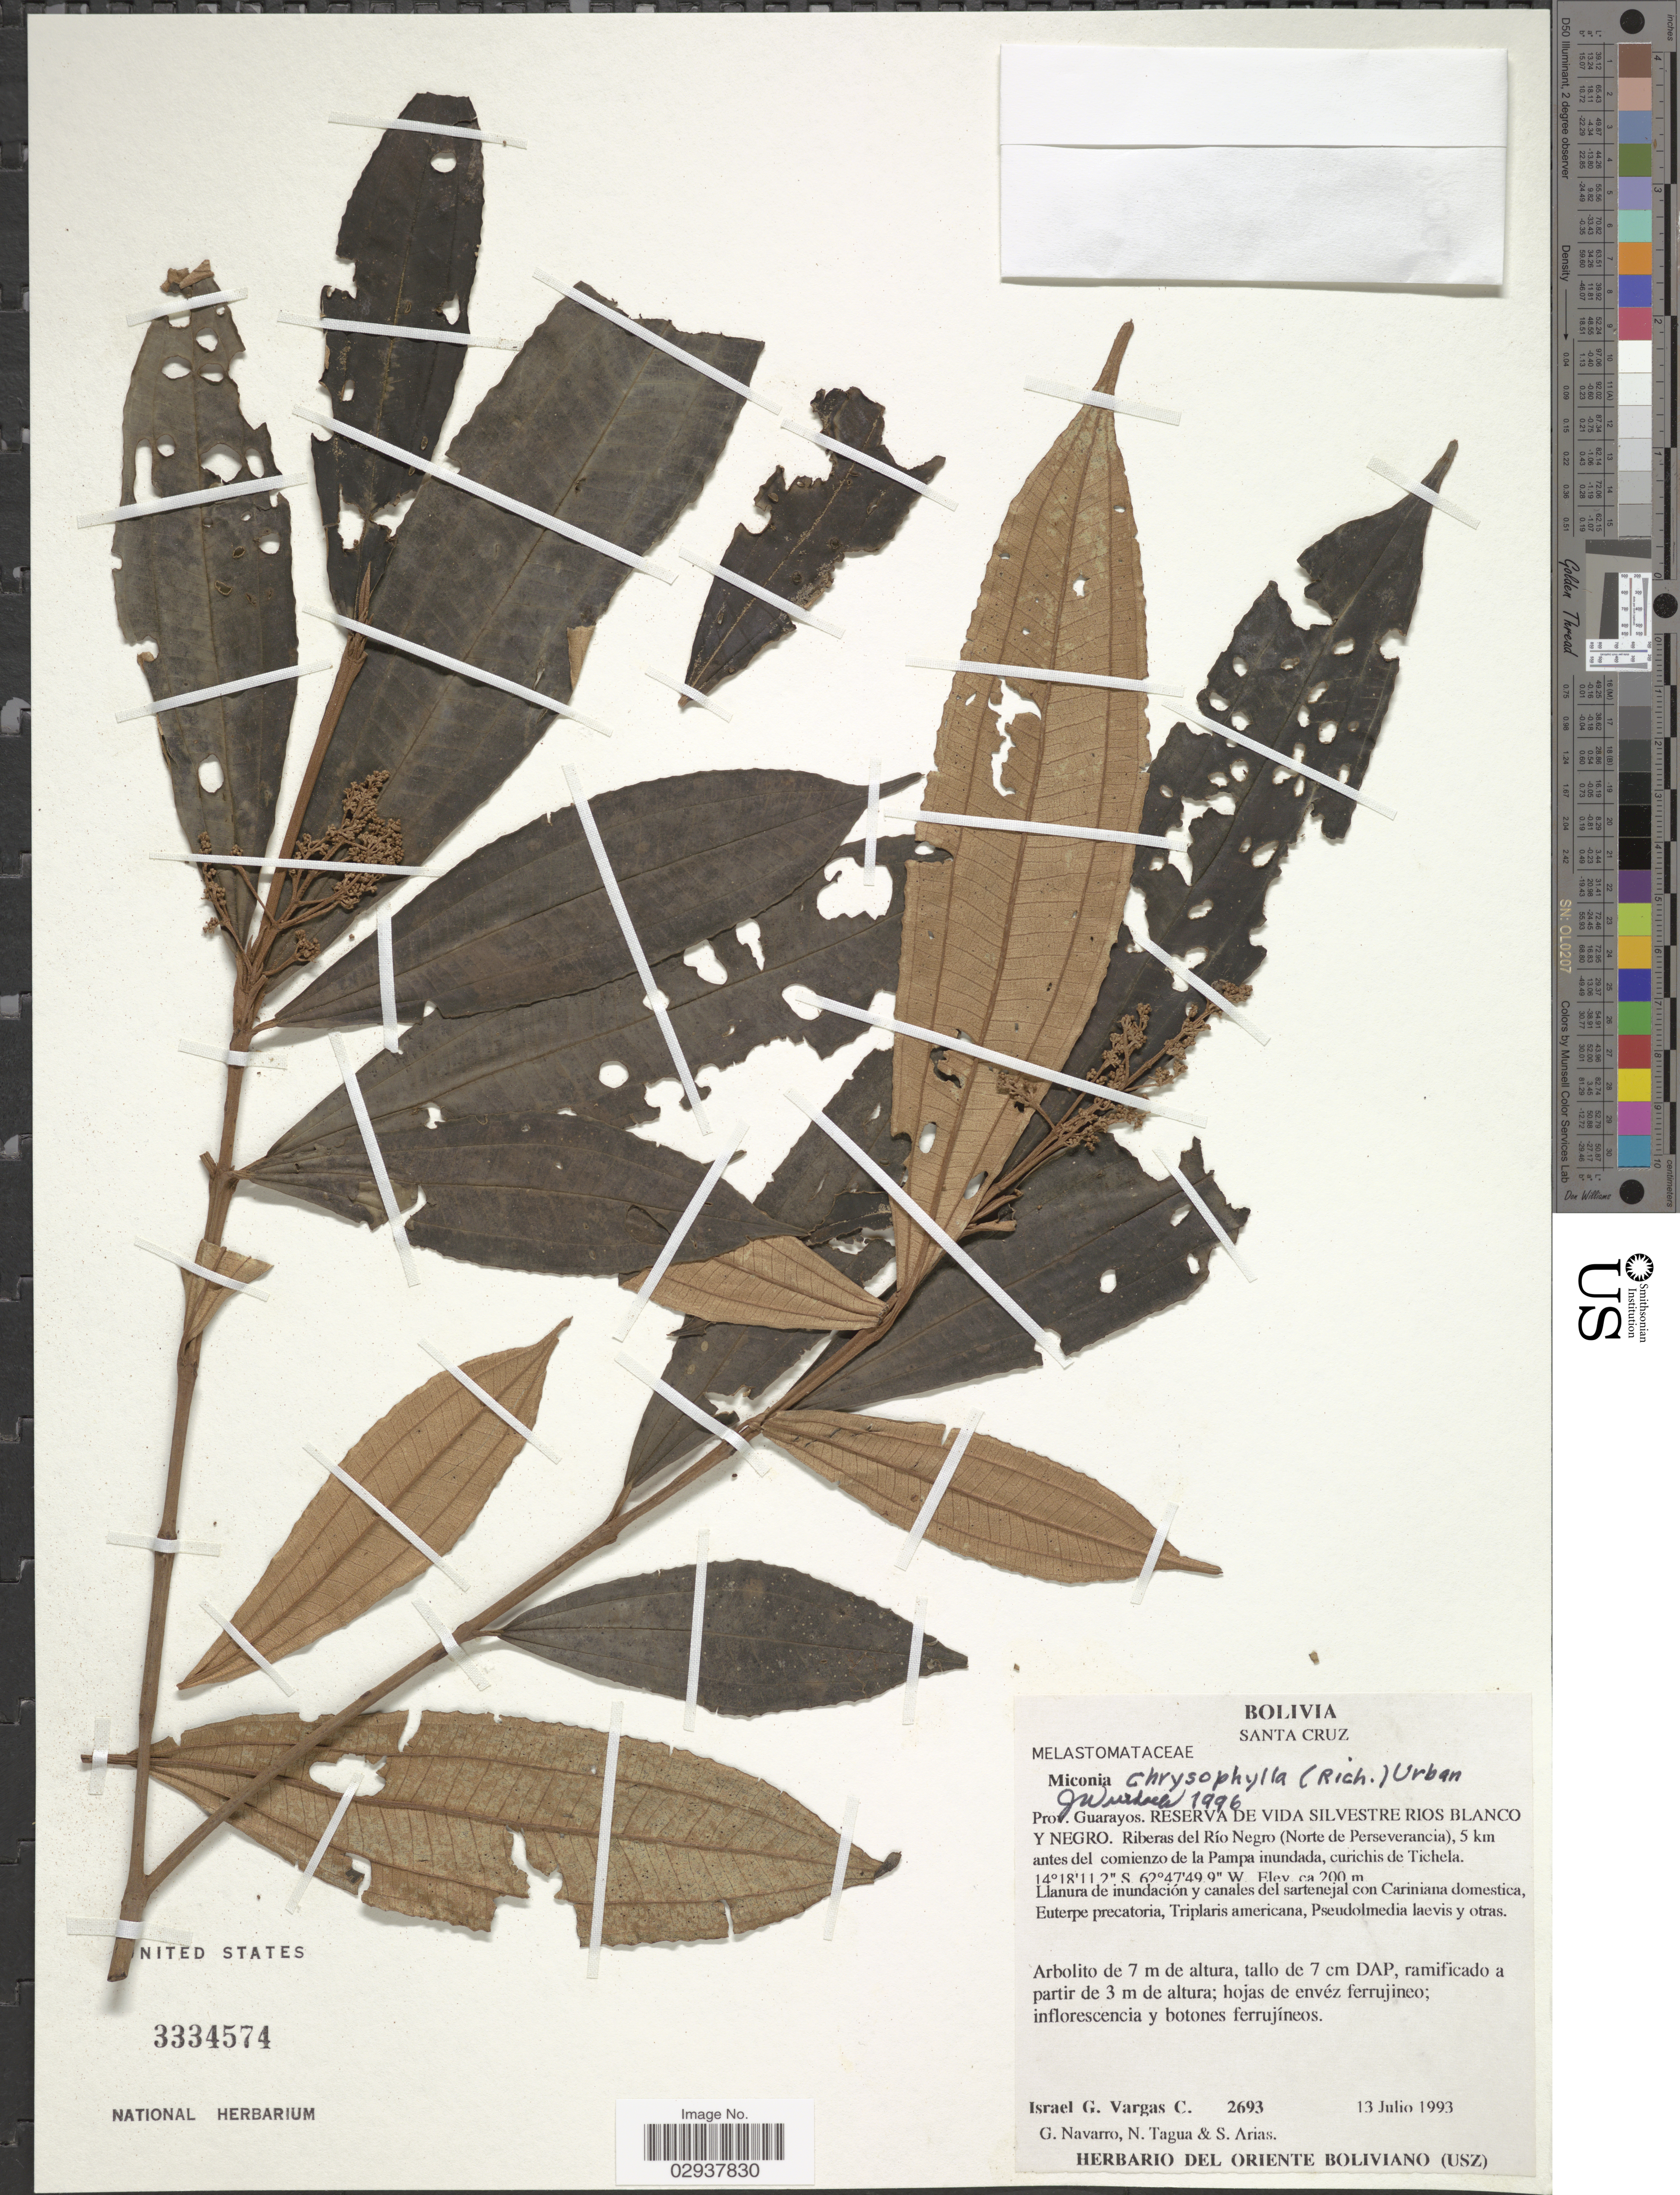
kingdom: Plantae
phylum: Tracheophyta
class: Magnoliopsida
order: Myrtales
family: Melastomataceae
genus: Miconia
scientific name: Miconia chrysophylla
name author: (Rich.) Urb.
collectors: I. Vargas C., G. Navarro, N. Tagua & S. Arias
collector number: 2693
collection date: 1993-07-13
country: Bolivia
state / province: Santa Cruz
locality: Prov. Guarayos. Reserva de Vida Silvestre Rios Blanco y Negro. Riberas del Río Negro (Norte de Perseverancia), 5 km antes del comienzo de la Pampa inundada, curichis de Tichela.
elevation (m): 200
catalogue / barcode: US 3334574